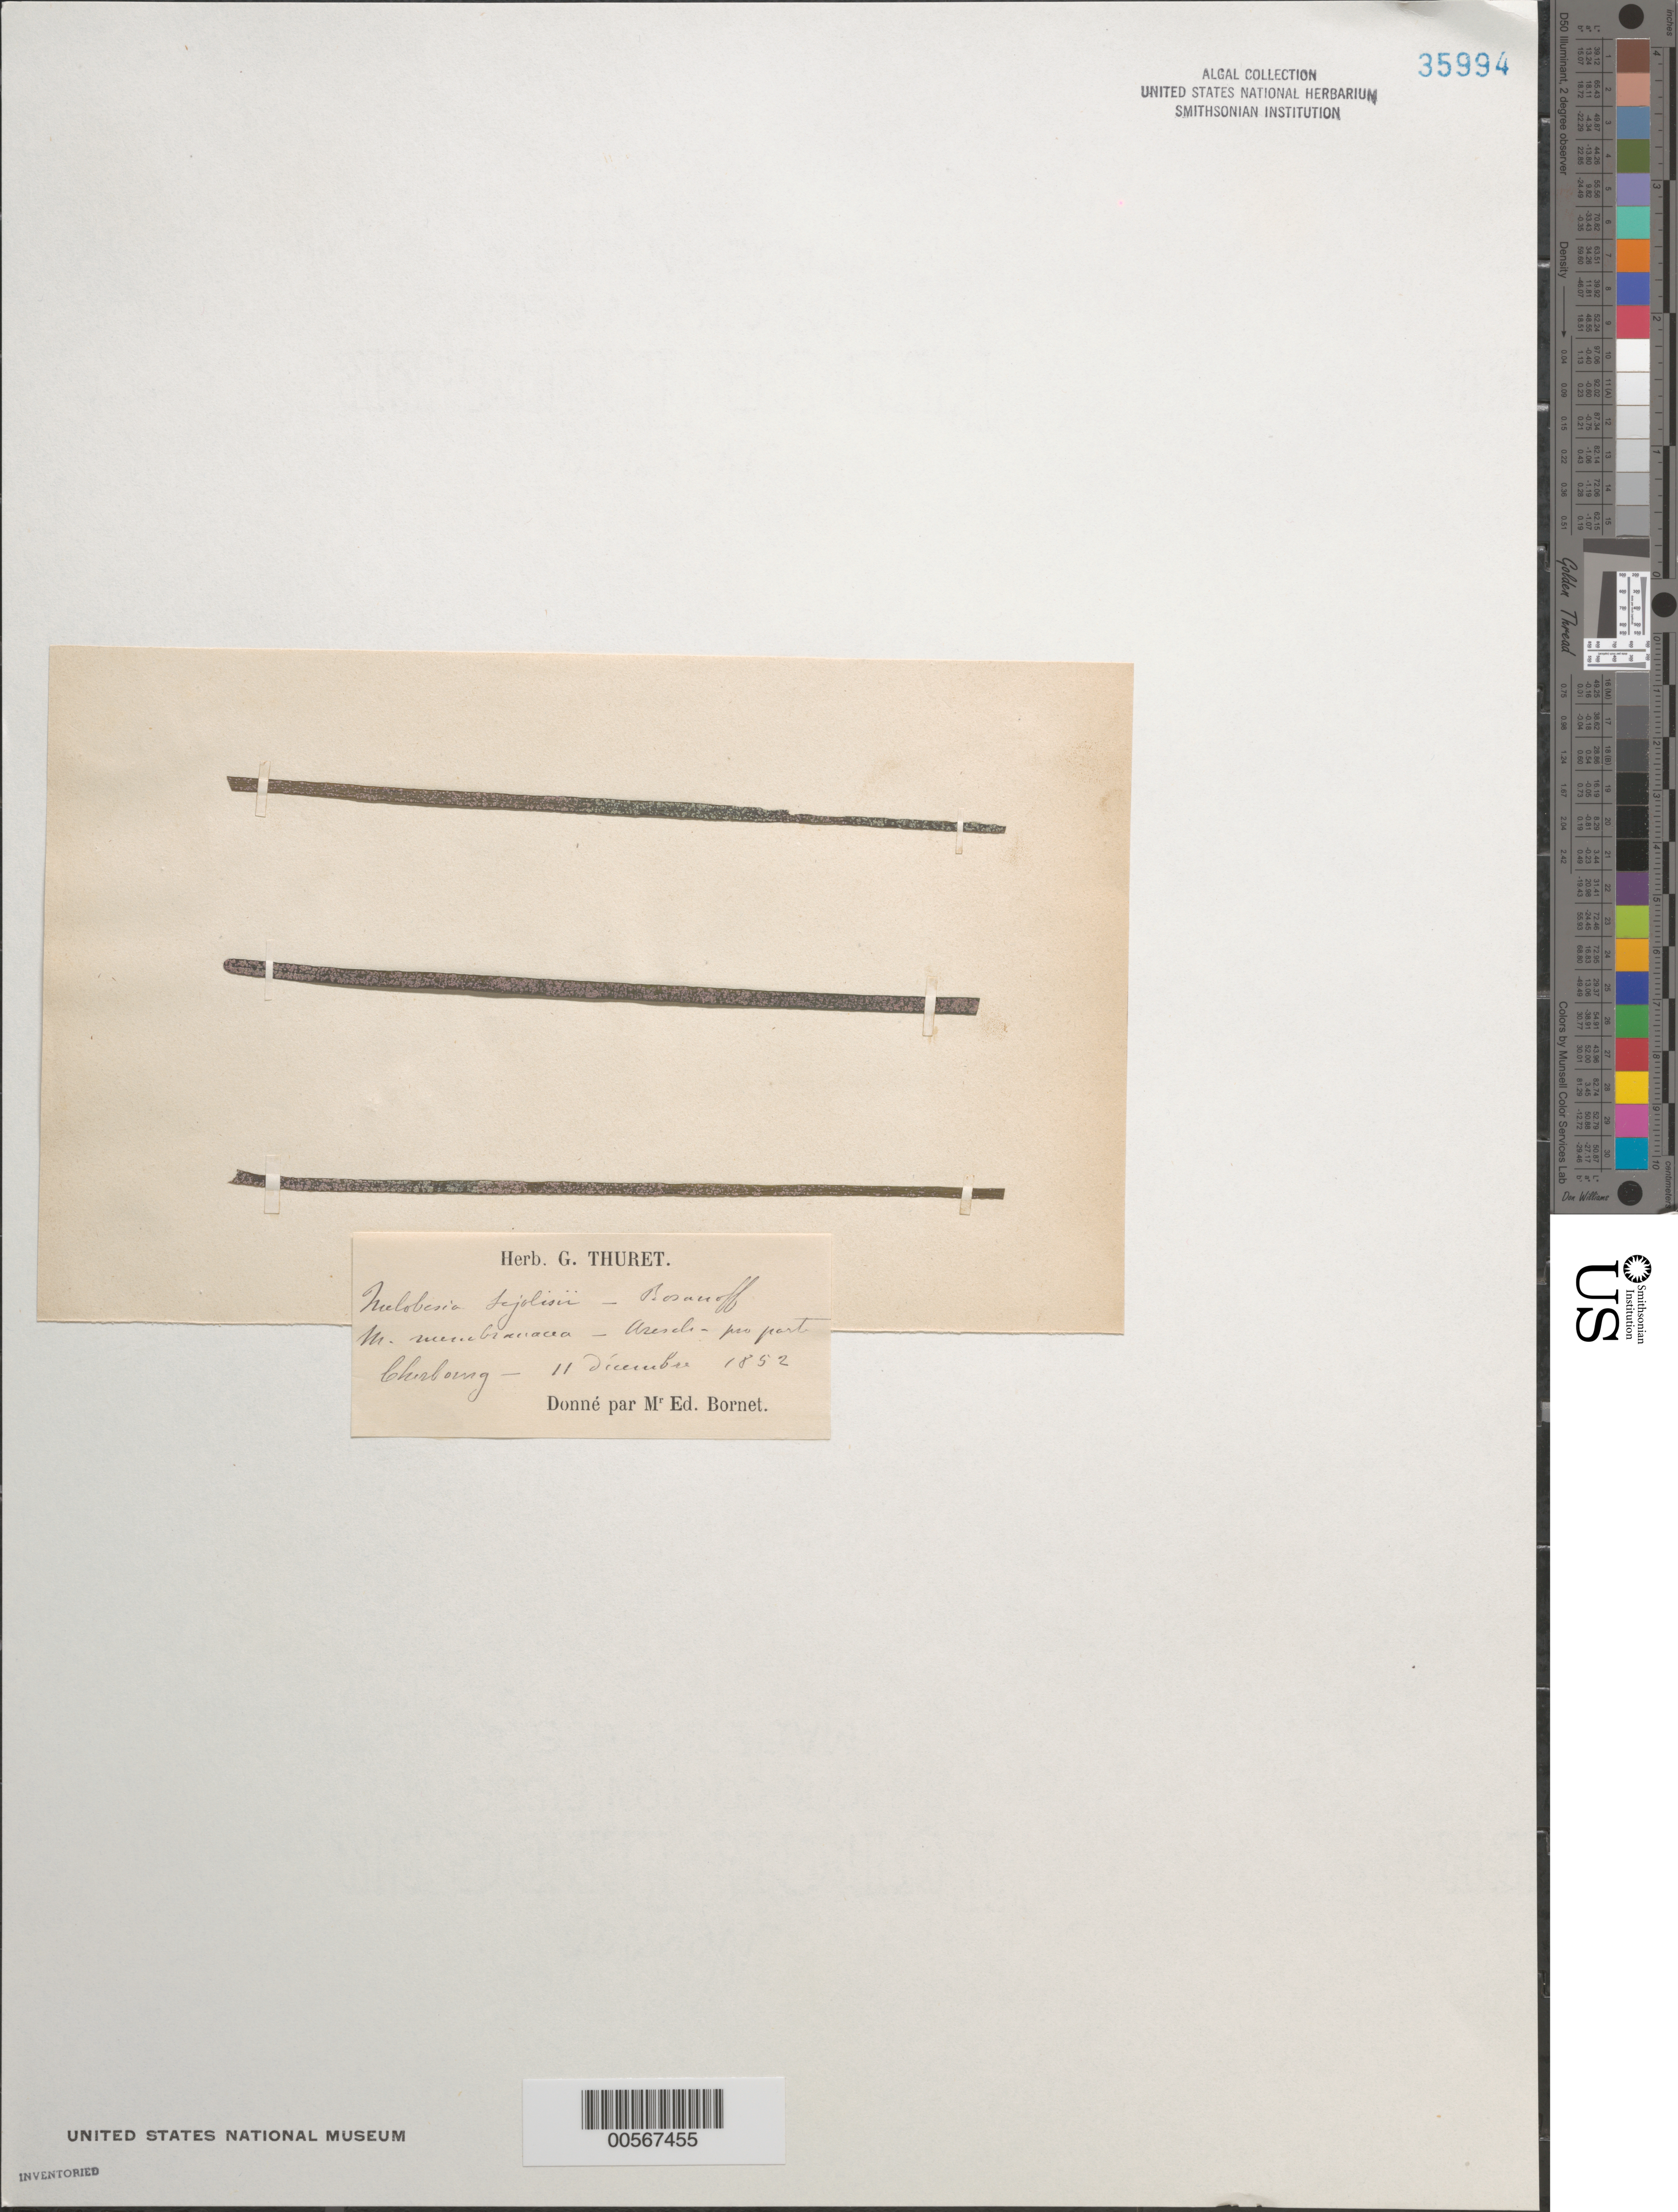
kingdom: Plantae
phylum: Rhodophyta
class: Florideophyceae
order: Corallinales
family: Corallinaceae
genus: Pneophyllum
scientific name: Pneophyllum fragile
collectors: Thuret, G. (herbarium)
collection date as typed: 11 Dec 1852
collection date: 1852-12-11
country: France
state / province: Normandie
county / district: Manche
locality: Cherbourg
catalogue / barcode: US 35994